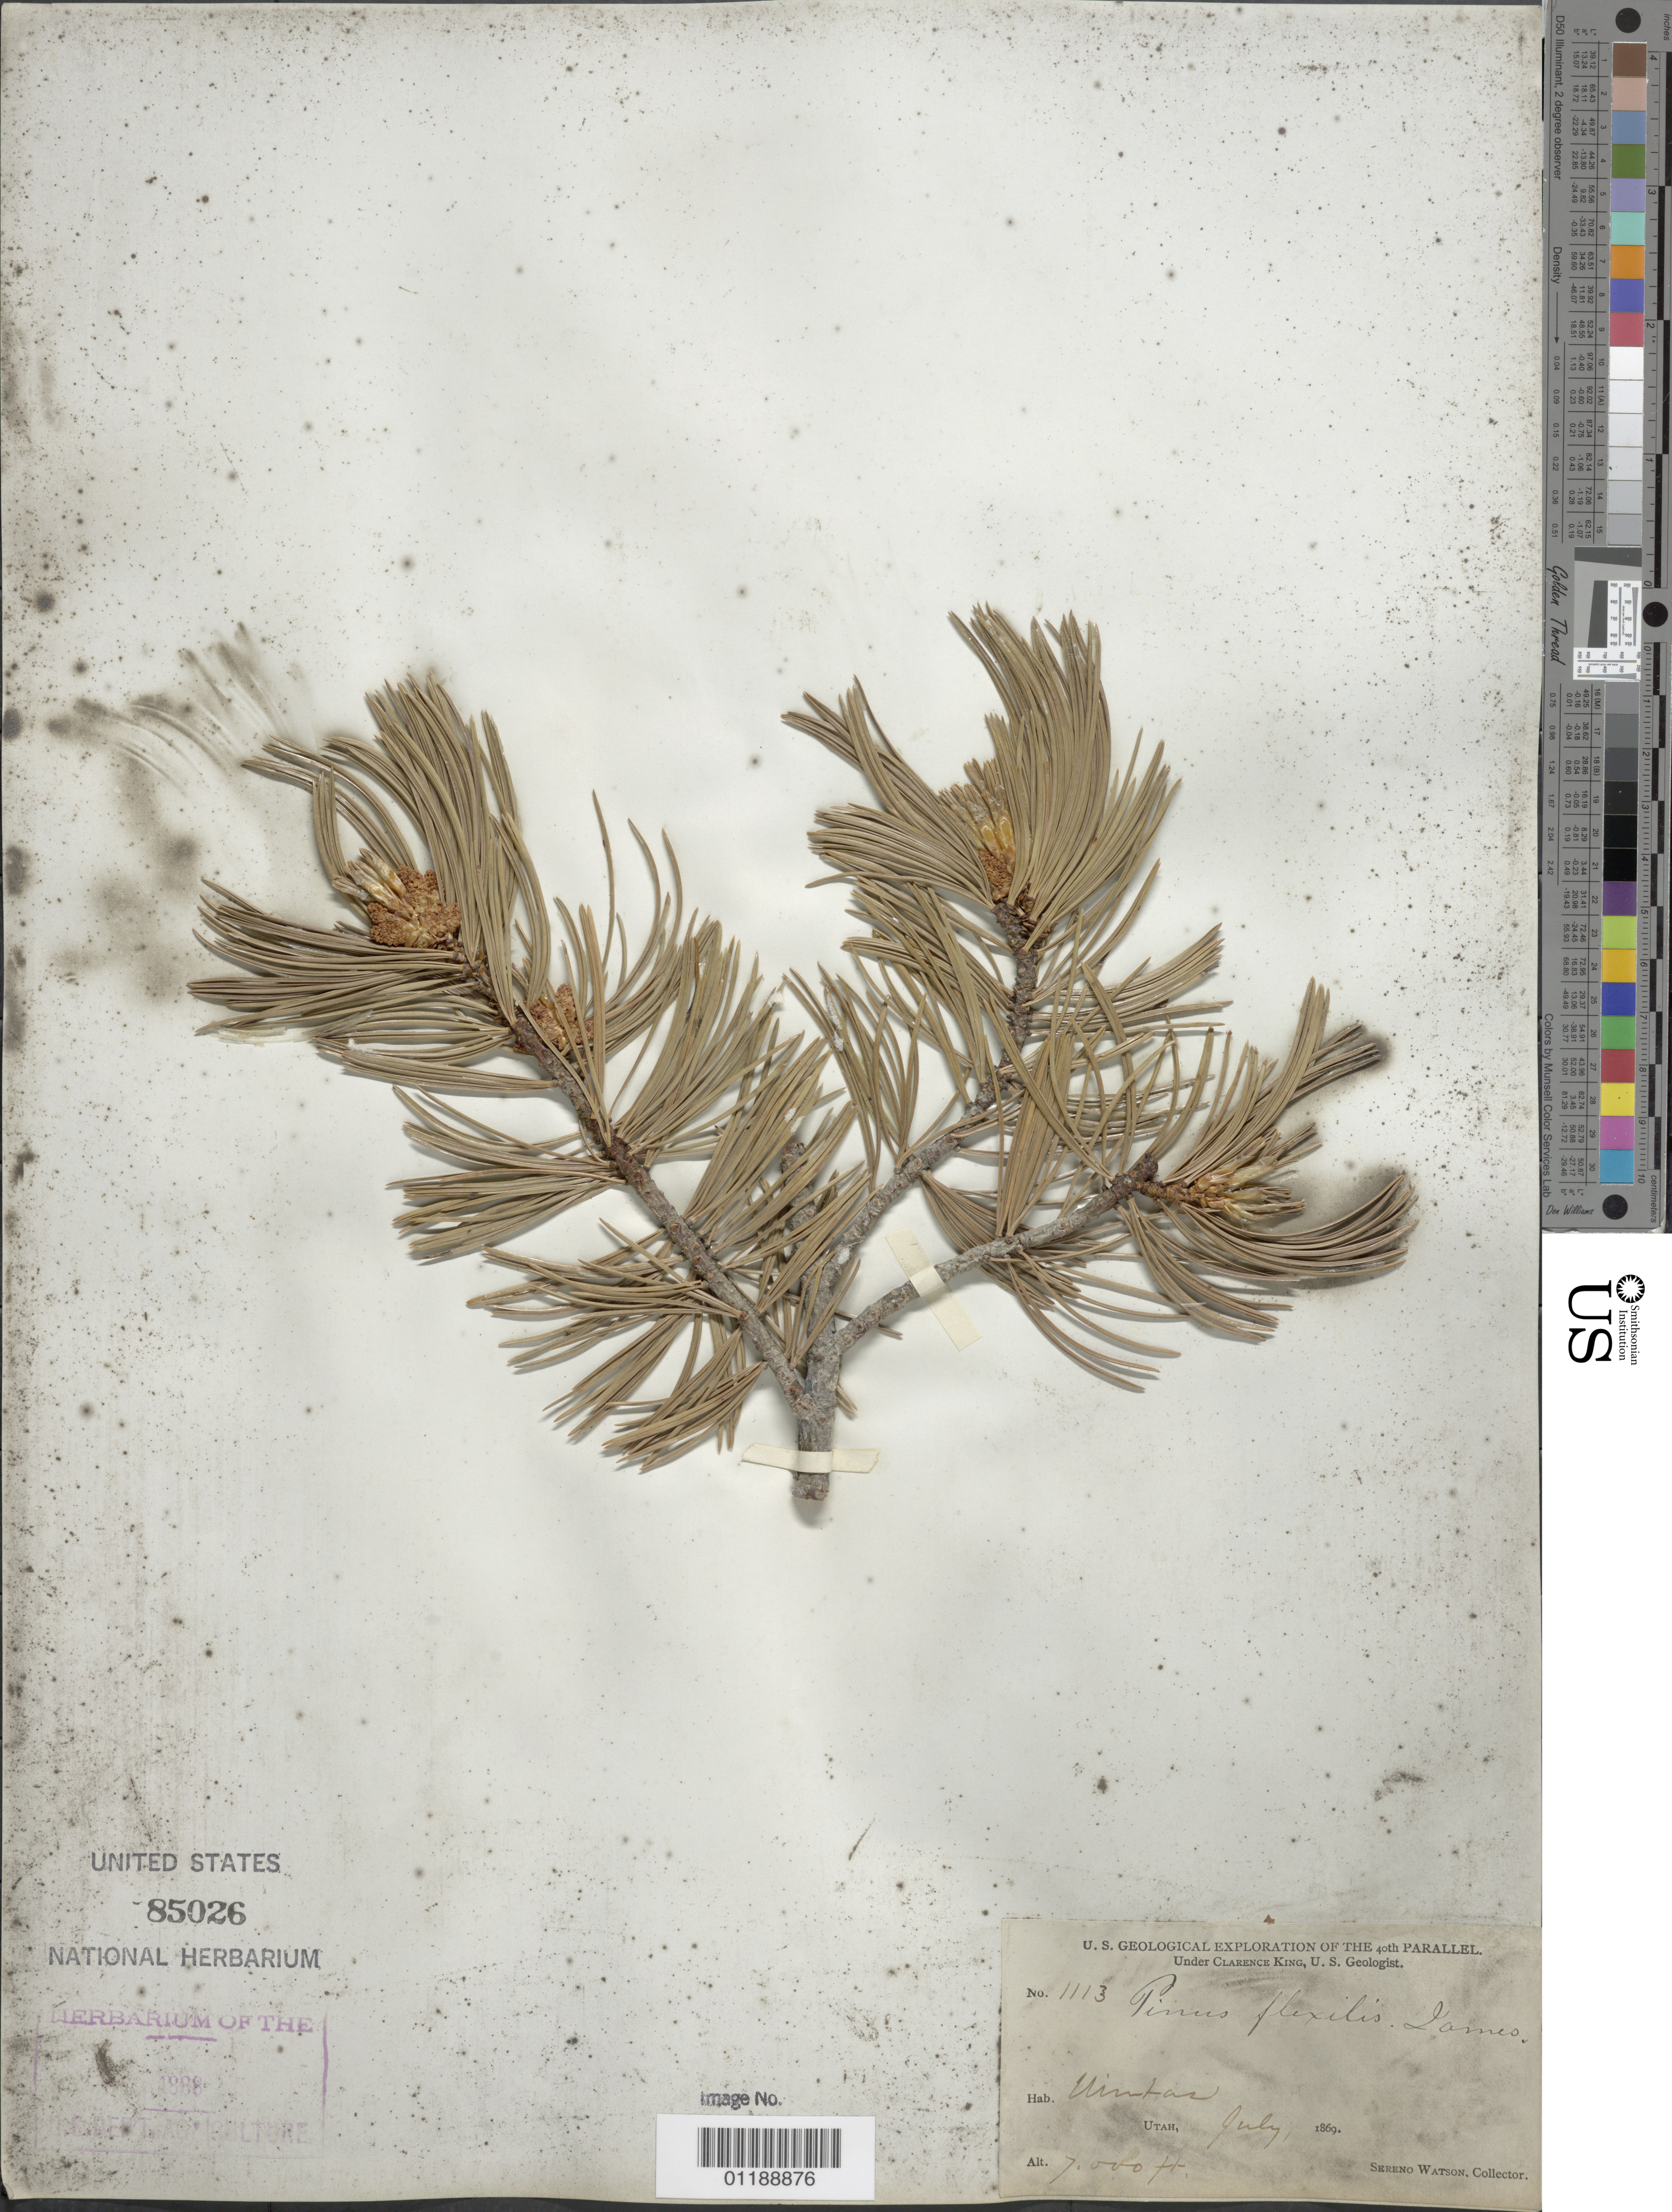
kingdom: Plantae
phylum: Tracheophyta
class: Pinopsida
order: Pinales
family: Pinaceae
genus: Pinus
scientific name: Pinus flexilis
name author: E. James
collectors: S. Watson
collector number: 1113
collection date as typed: Jul 1869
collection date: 1869-07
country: United States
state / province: Utah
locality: Uintas.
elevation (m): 2134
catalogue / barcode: US 85026